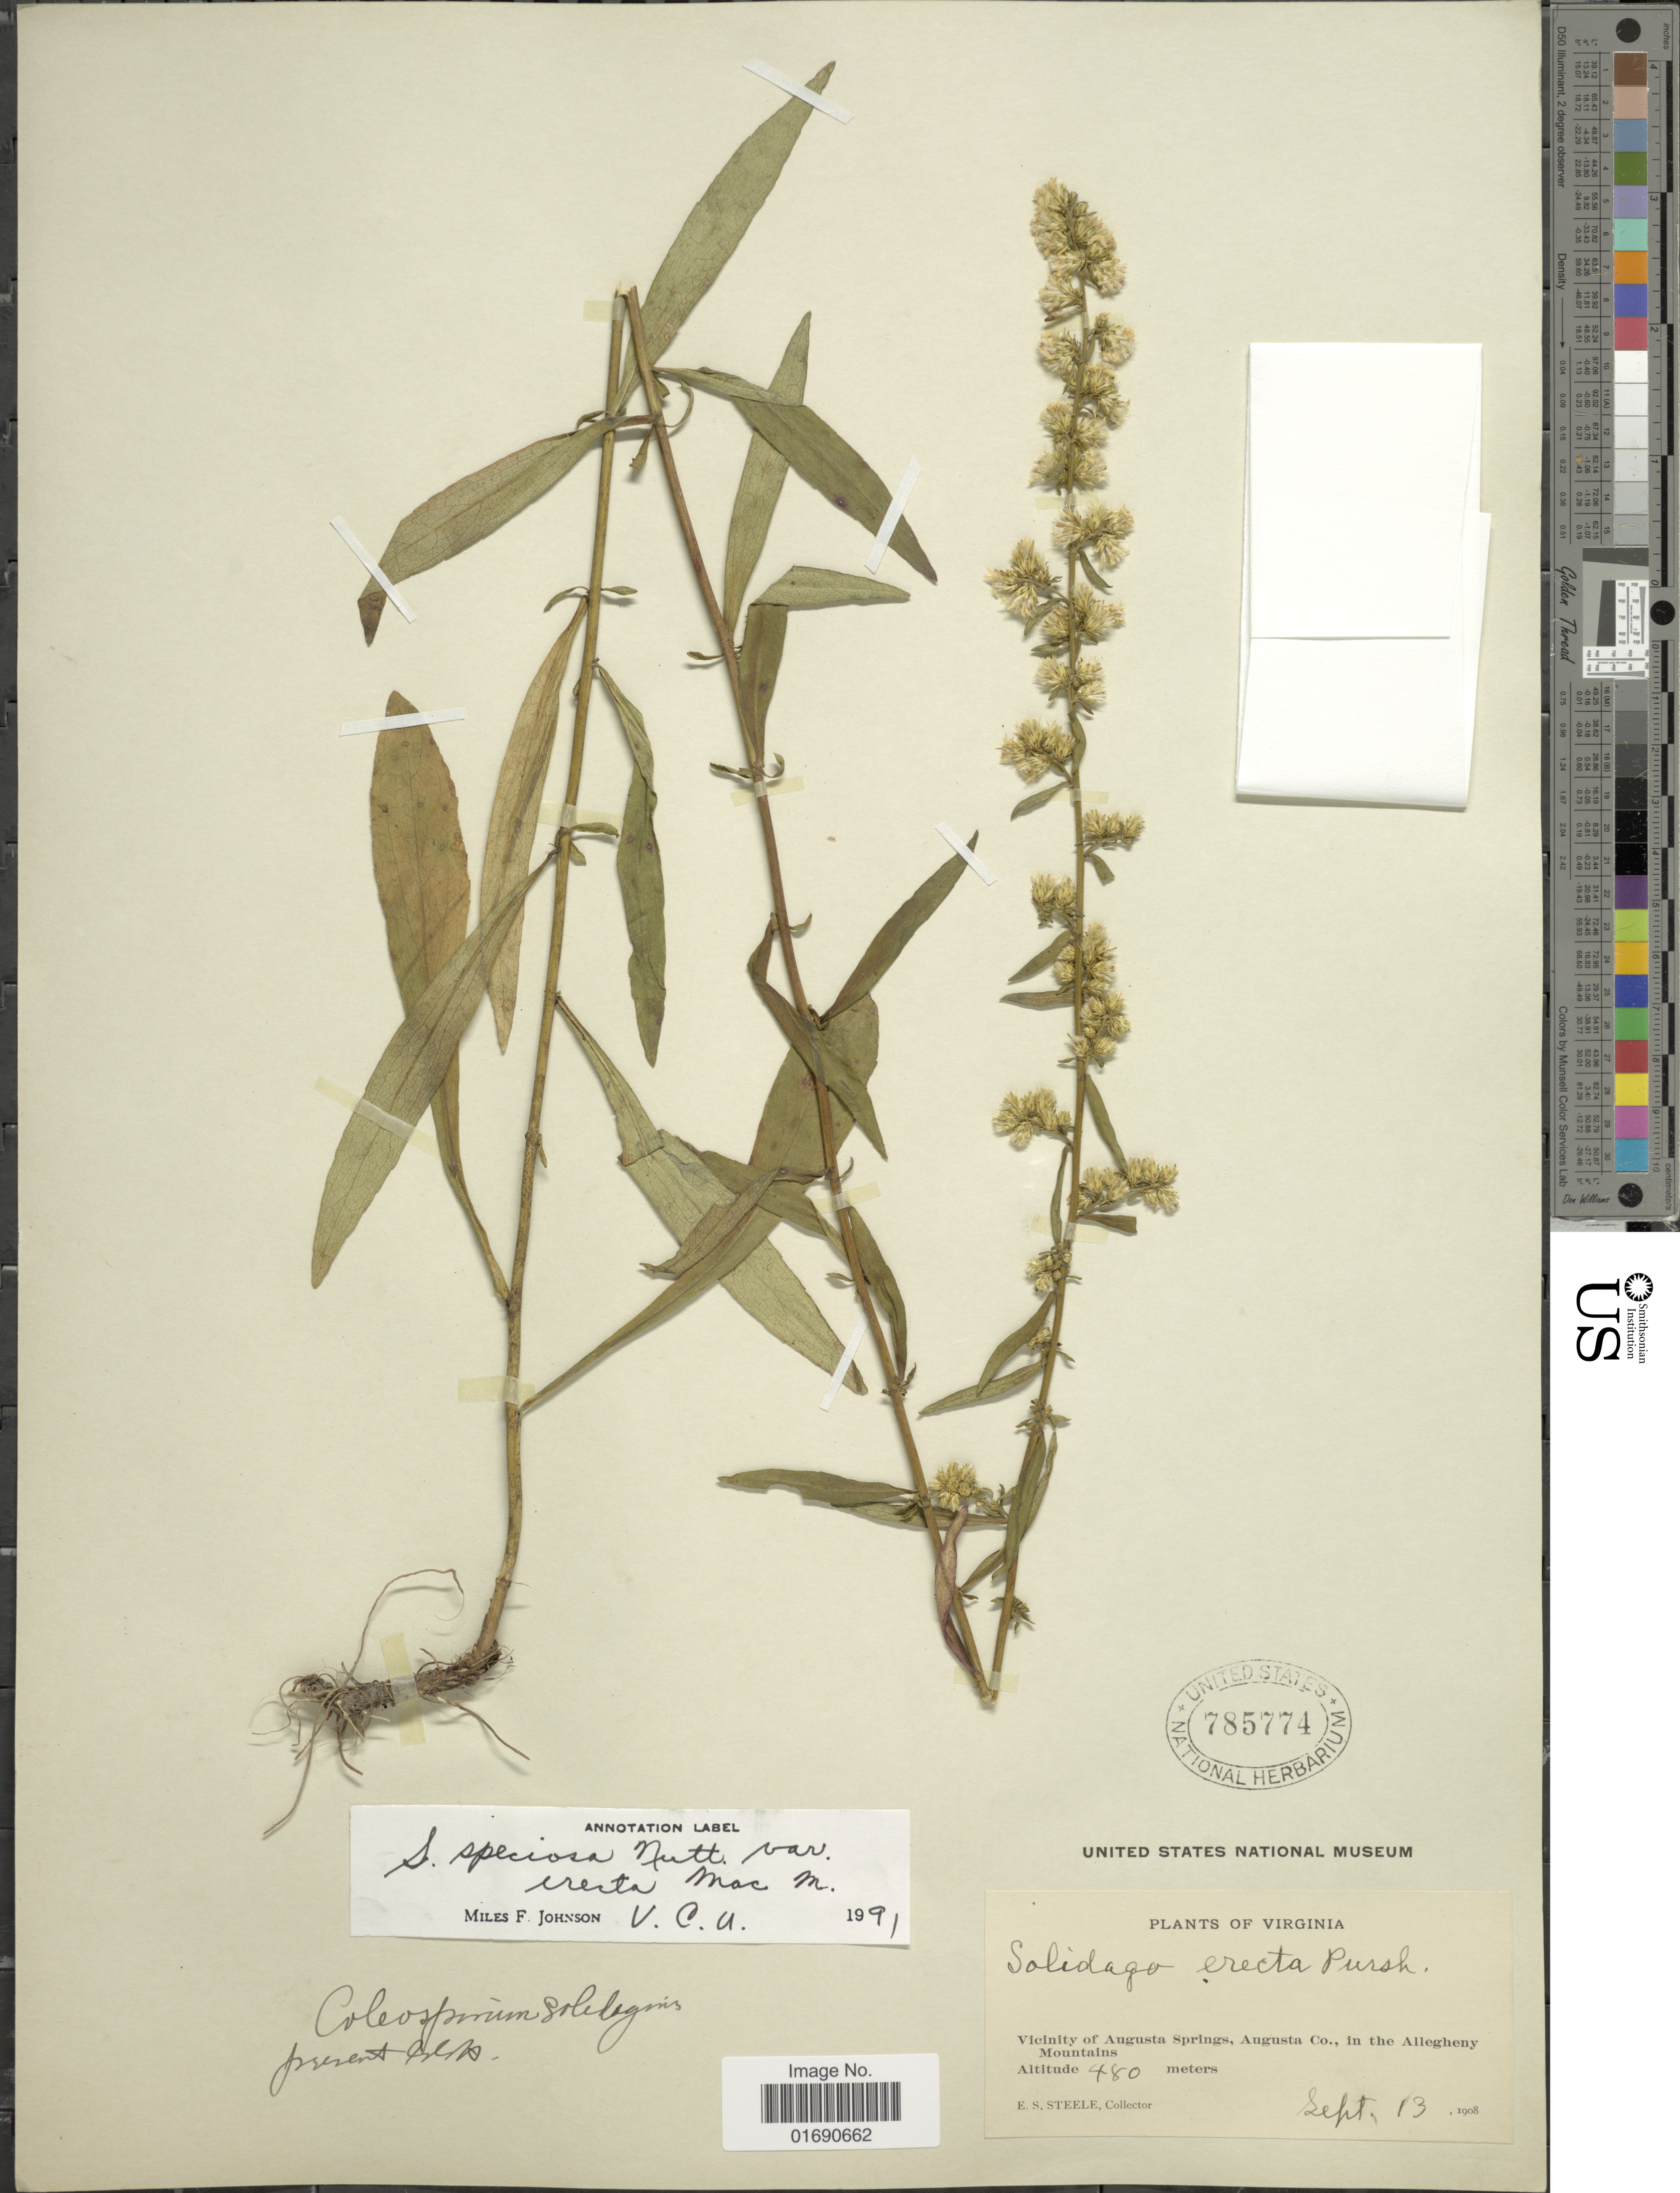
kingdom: Plantae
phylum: Tracheophyta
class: Magnoliopsida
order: Asterales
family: Asteraceae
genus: Solidago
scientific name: Solidago speciosa var. erecta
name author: (Pursh) MacMill.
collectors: E. Steele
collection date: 1908-09-13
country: United States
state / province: Virginia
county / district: Augusta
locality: Vicinity of Augusta Springs, Augusta Co., in the Allegheny Mountains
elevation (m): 480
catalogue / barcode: US 785774